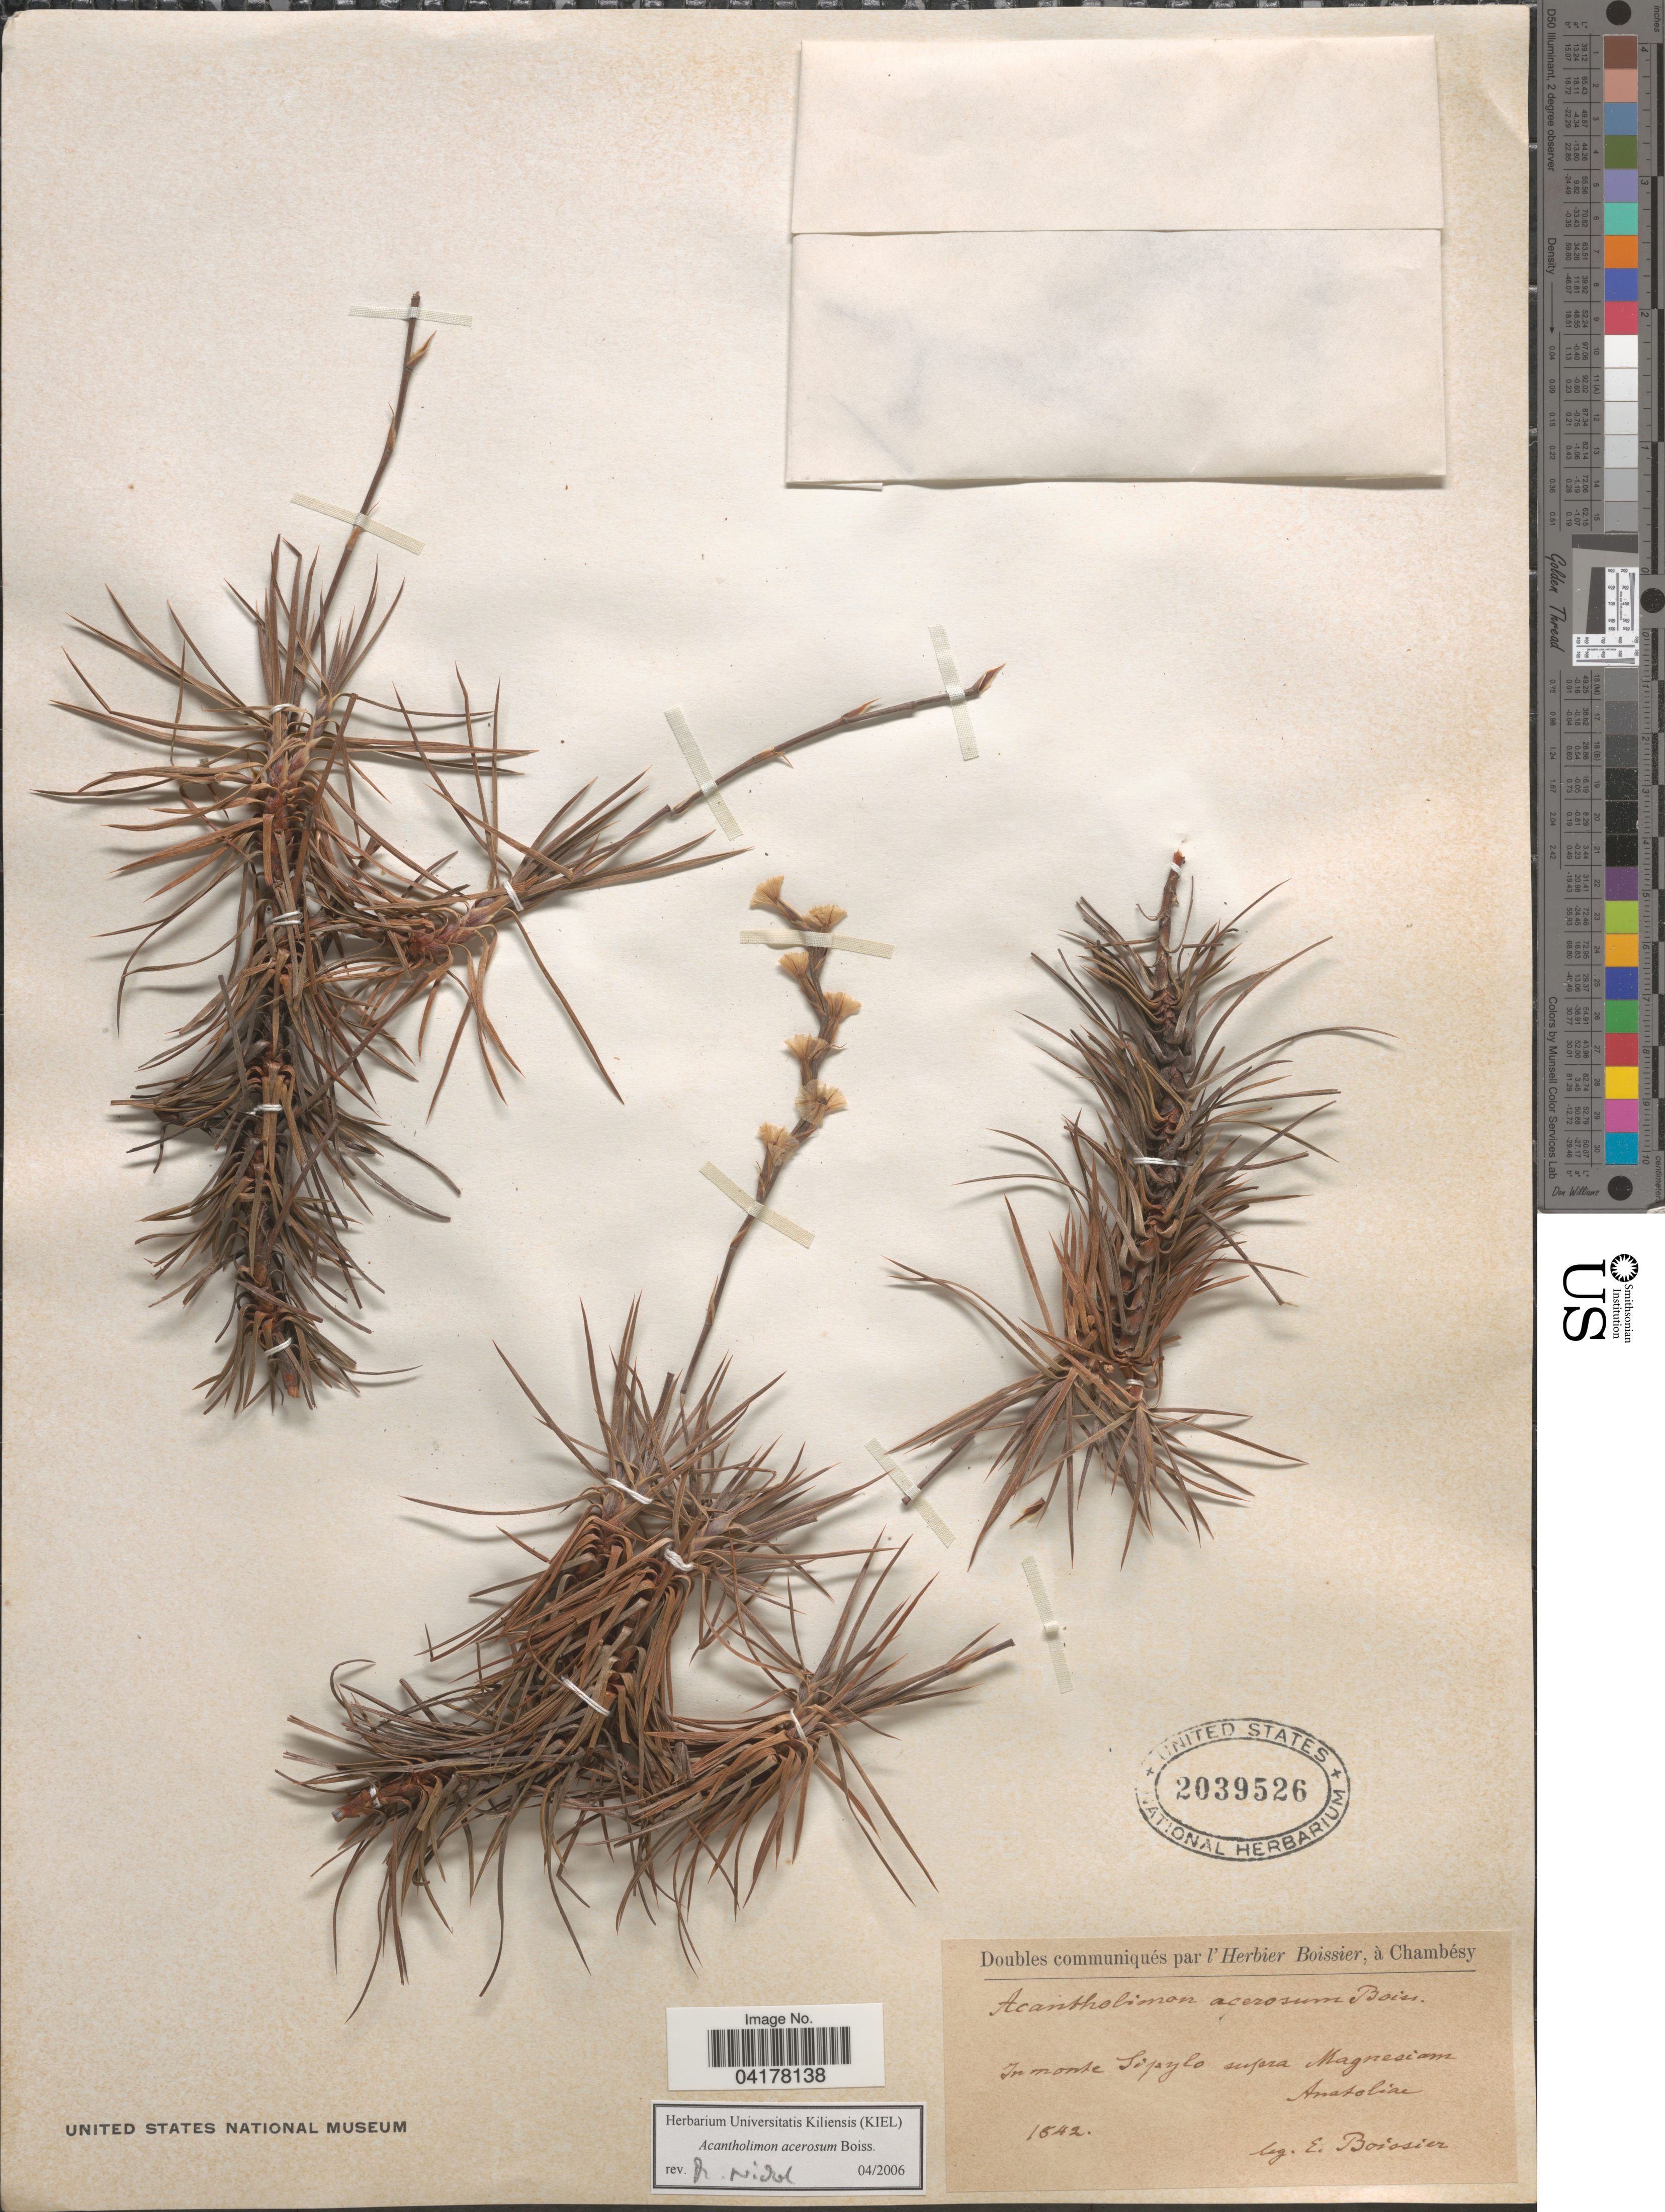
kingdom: Plantae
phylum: Tracheophyta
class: Magnoliopsida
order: Caryophyllales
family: Plumbaginaceae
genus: Acantholimon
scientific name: Acantholimon acerosum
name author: (Willd.) Boiss.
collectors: P. Boissier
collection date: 1842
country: Turkey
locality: In monte Sipylo supra Magnesiam Anatoliae.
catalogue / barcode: US 2039526